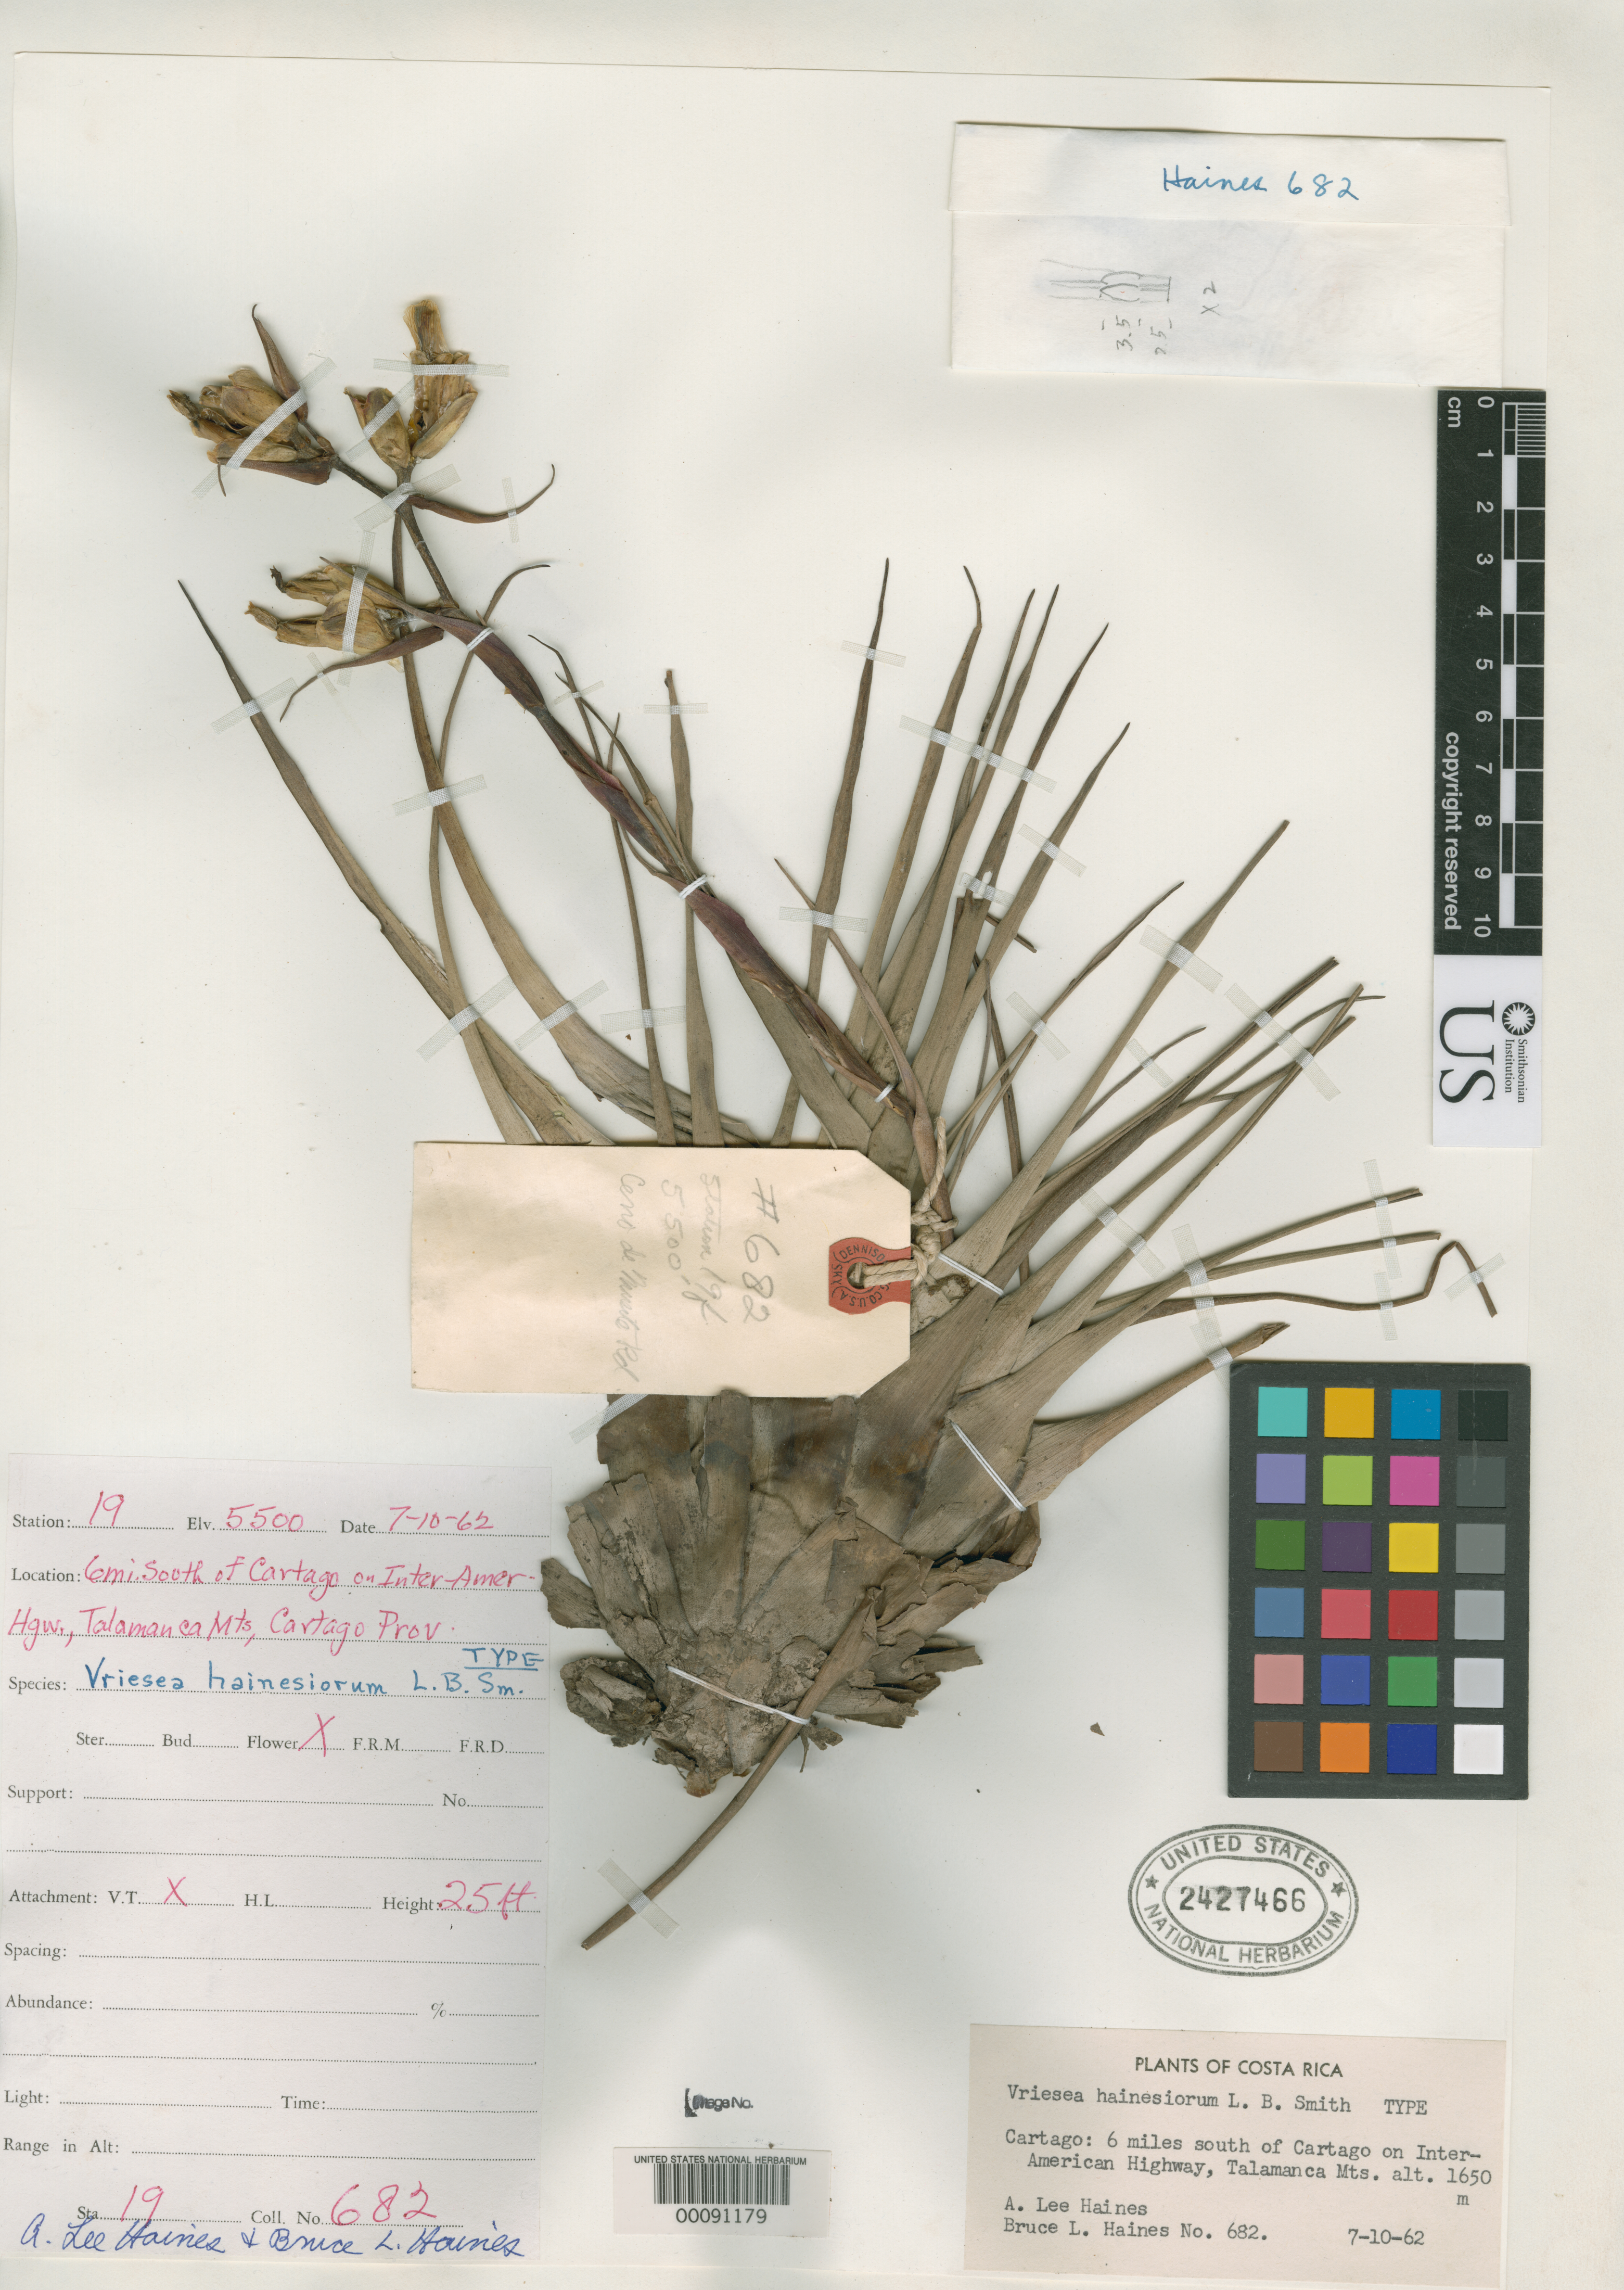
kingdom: Plantae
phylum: Tracheophyta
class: Liliopsida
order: Poales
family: Bromeliaceae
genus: Vriesea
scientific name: Vriesea hainesiorum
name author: L.B. Sm.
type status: Holotype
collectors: A. L. Haines & B. L. Haines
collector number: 682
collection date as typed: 10 Jul 1962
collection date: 1962-07-10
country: Costa Rica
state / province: Cartago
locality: Talamanca Mountains, S of Cartago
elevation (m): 1650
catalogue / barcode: US 2427466